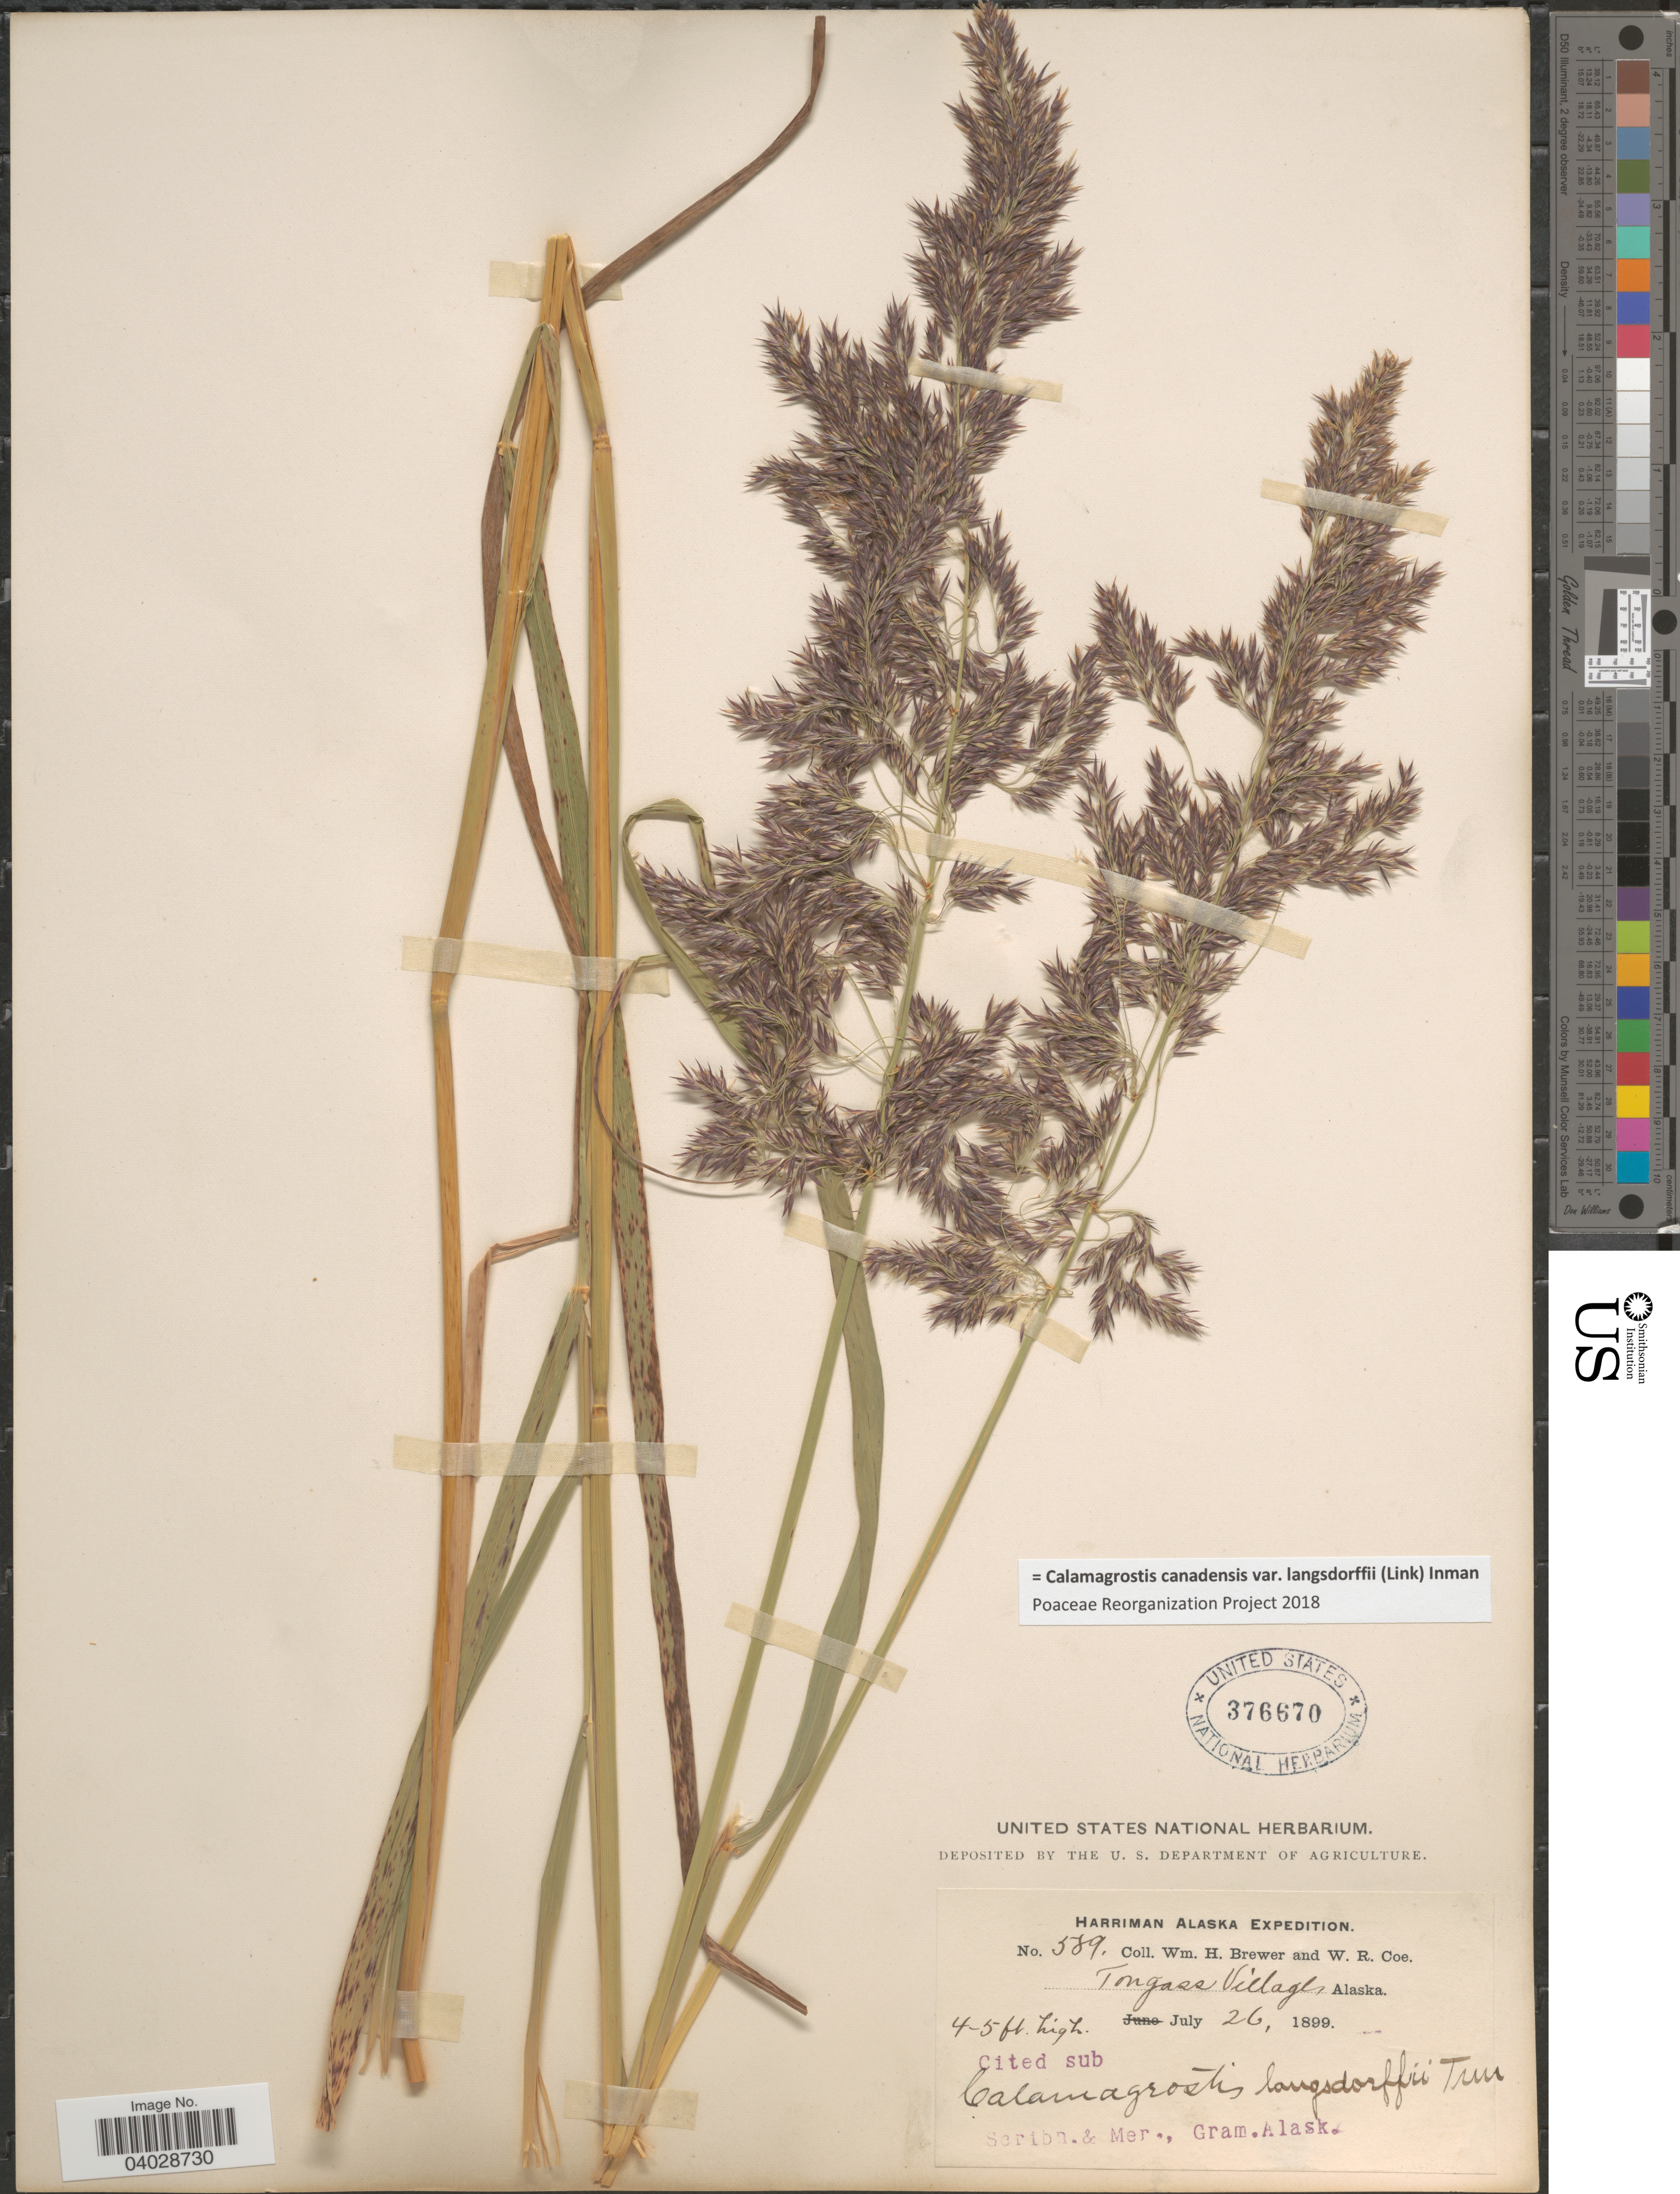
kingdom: Plantae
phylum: Tracheophyta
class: Liliopsida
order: Poales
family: Poaceae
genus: Calamagrostis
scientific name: Calamagrostis canadensis var. langsdorffii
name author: (Link) Inman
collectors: W. H. Brewer & W. Coe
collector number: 589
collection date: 1899-07-26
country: United States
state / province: Alaska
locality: Tongass Village.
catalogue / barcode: US 376670